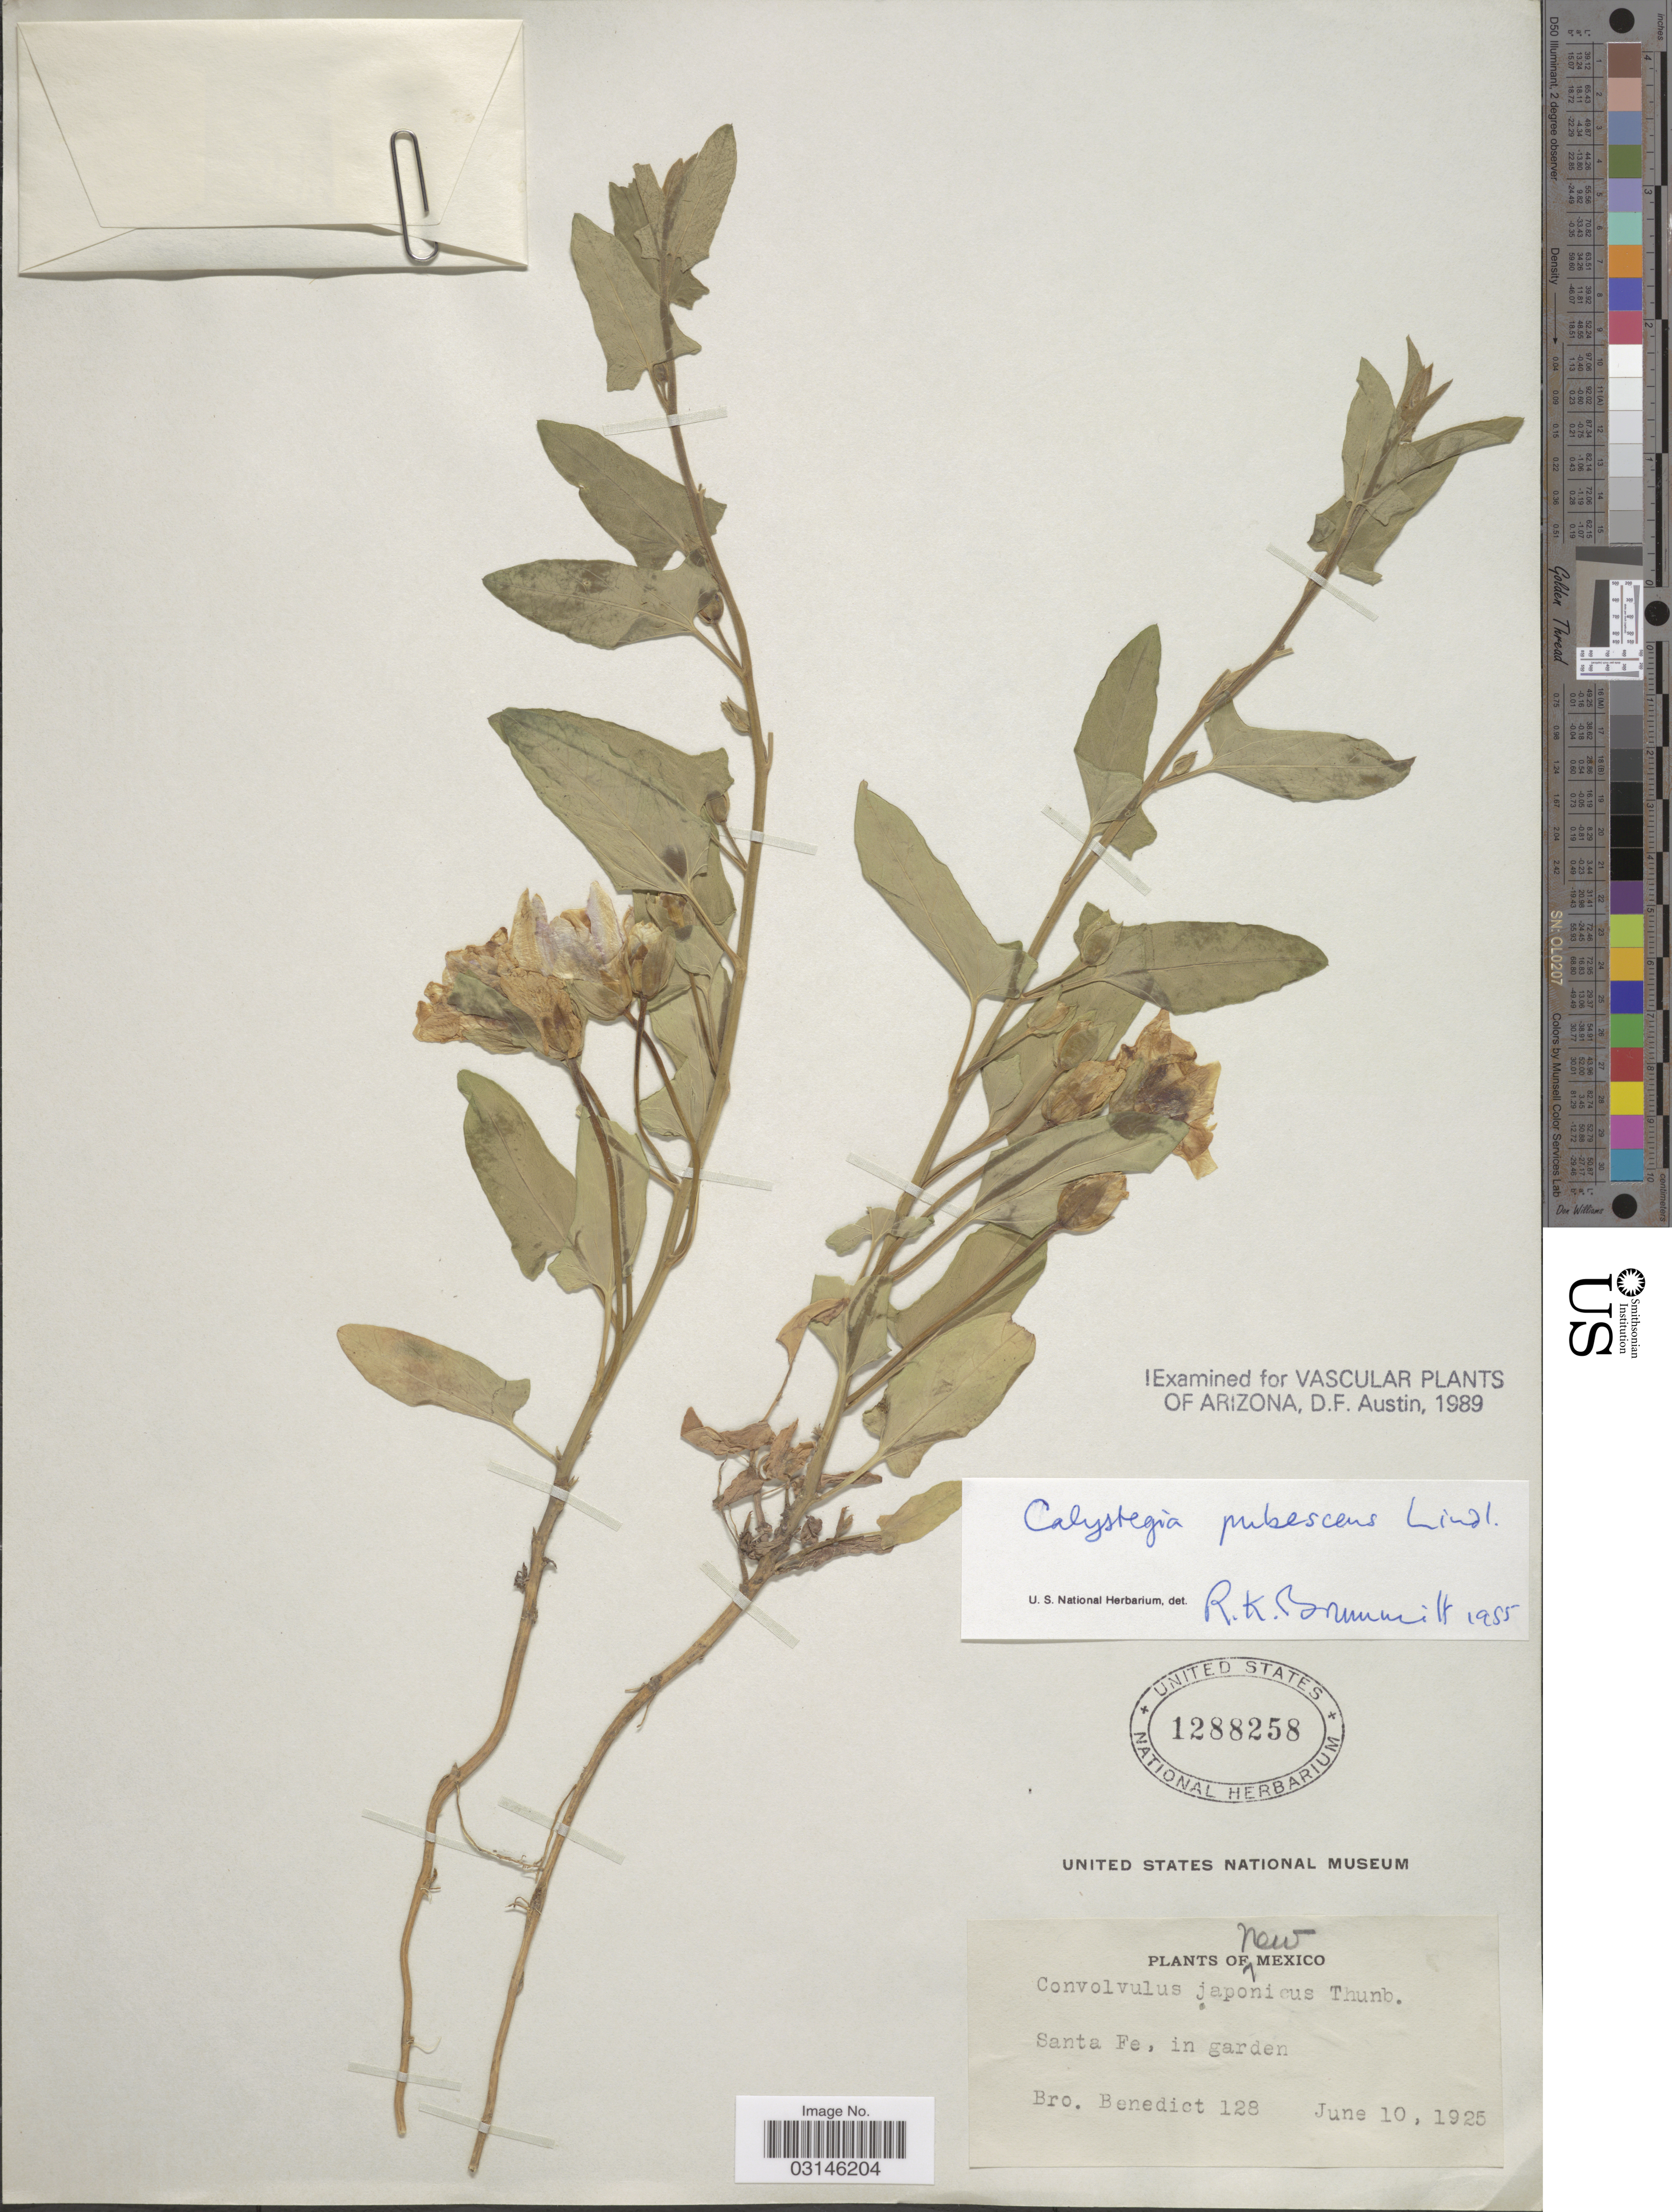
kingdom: Plantae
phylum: Tracheophyta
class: Magnoliopsida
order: Solanales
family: Convolvulaceae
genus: Calystegia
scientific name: Calystegia pubescens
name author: Lindl.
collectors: Bro. Benedict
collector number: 128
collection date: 1925-06-10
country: United States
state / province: New Mexico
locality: Santa Fe, in garden.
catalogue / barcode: US 1288258